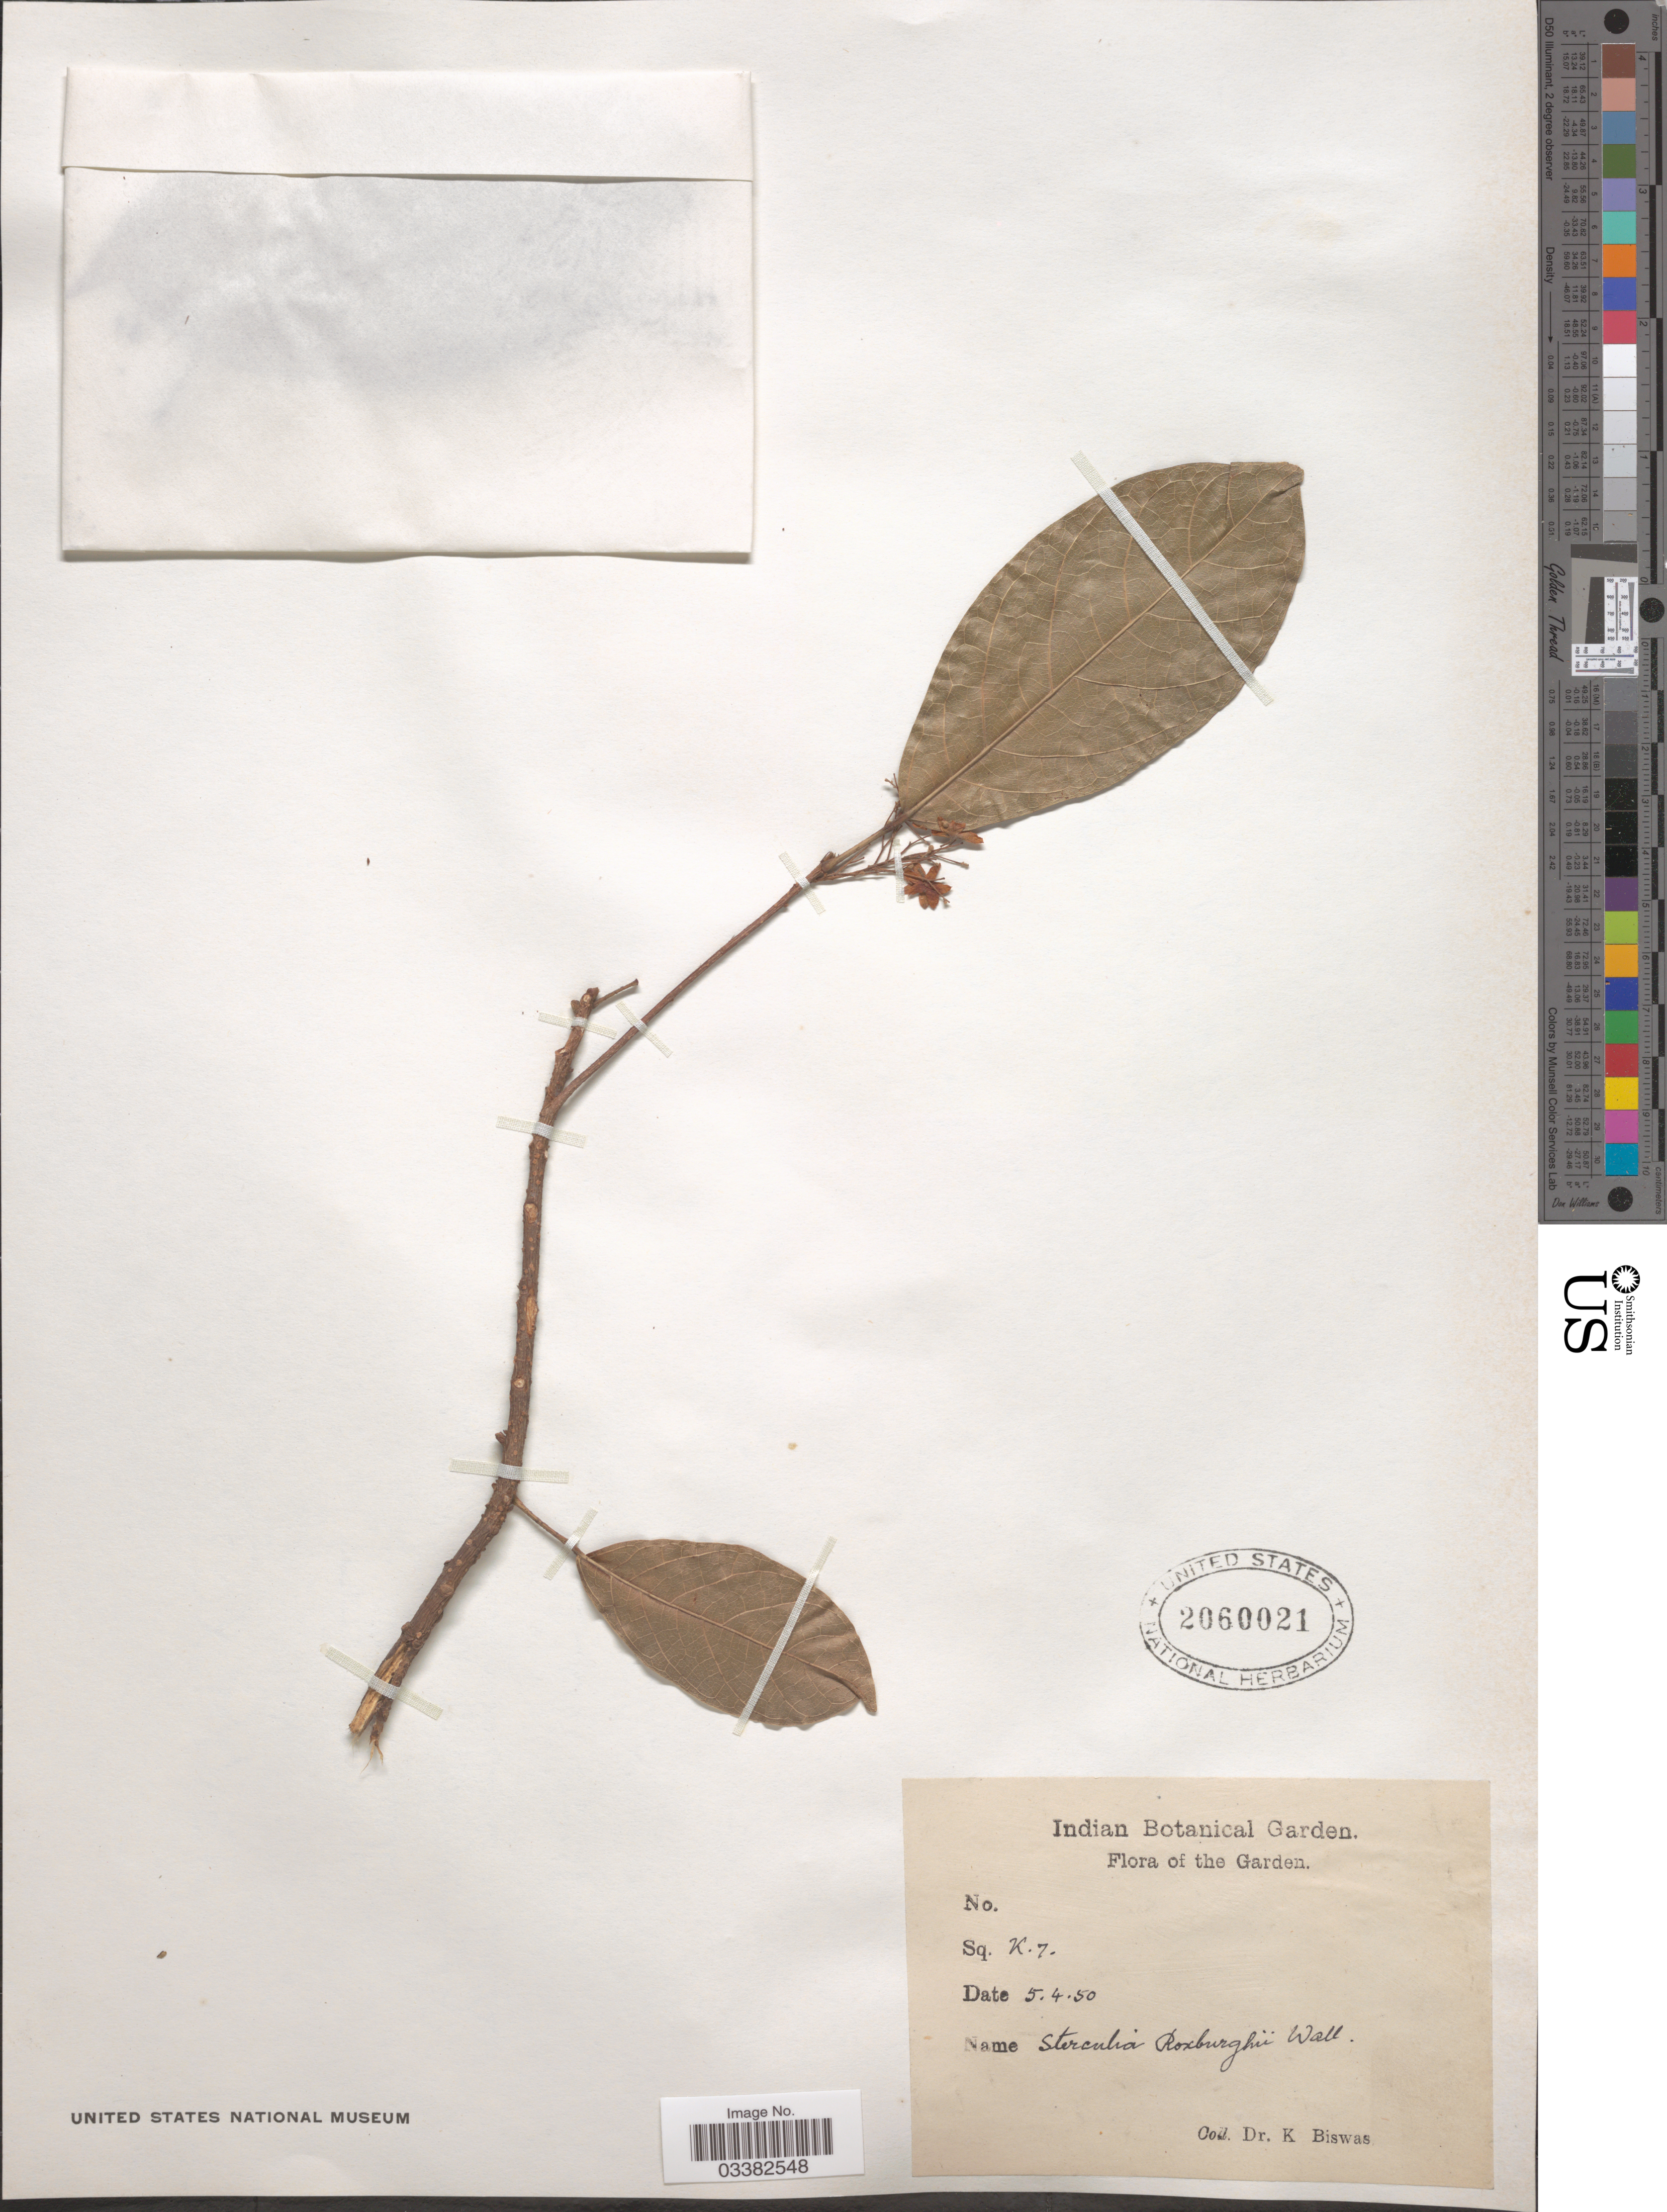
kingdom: Plantae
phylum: Tracheophyta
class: Magnoliopsida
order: Malvales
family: Malvaceae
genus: Sterculia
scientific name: Sterculia lanceolata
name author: Cav.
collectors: K. Biswas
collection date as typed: Transcribed d/m/y: 5/4/50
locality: The Garden. Sg. K.7. [unsure placement]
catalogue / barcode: US 2060021